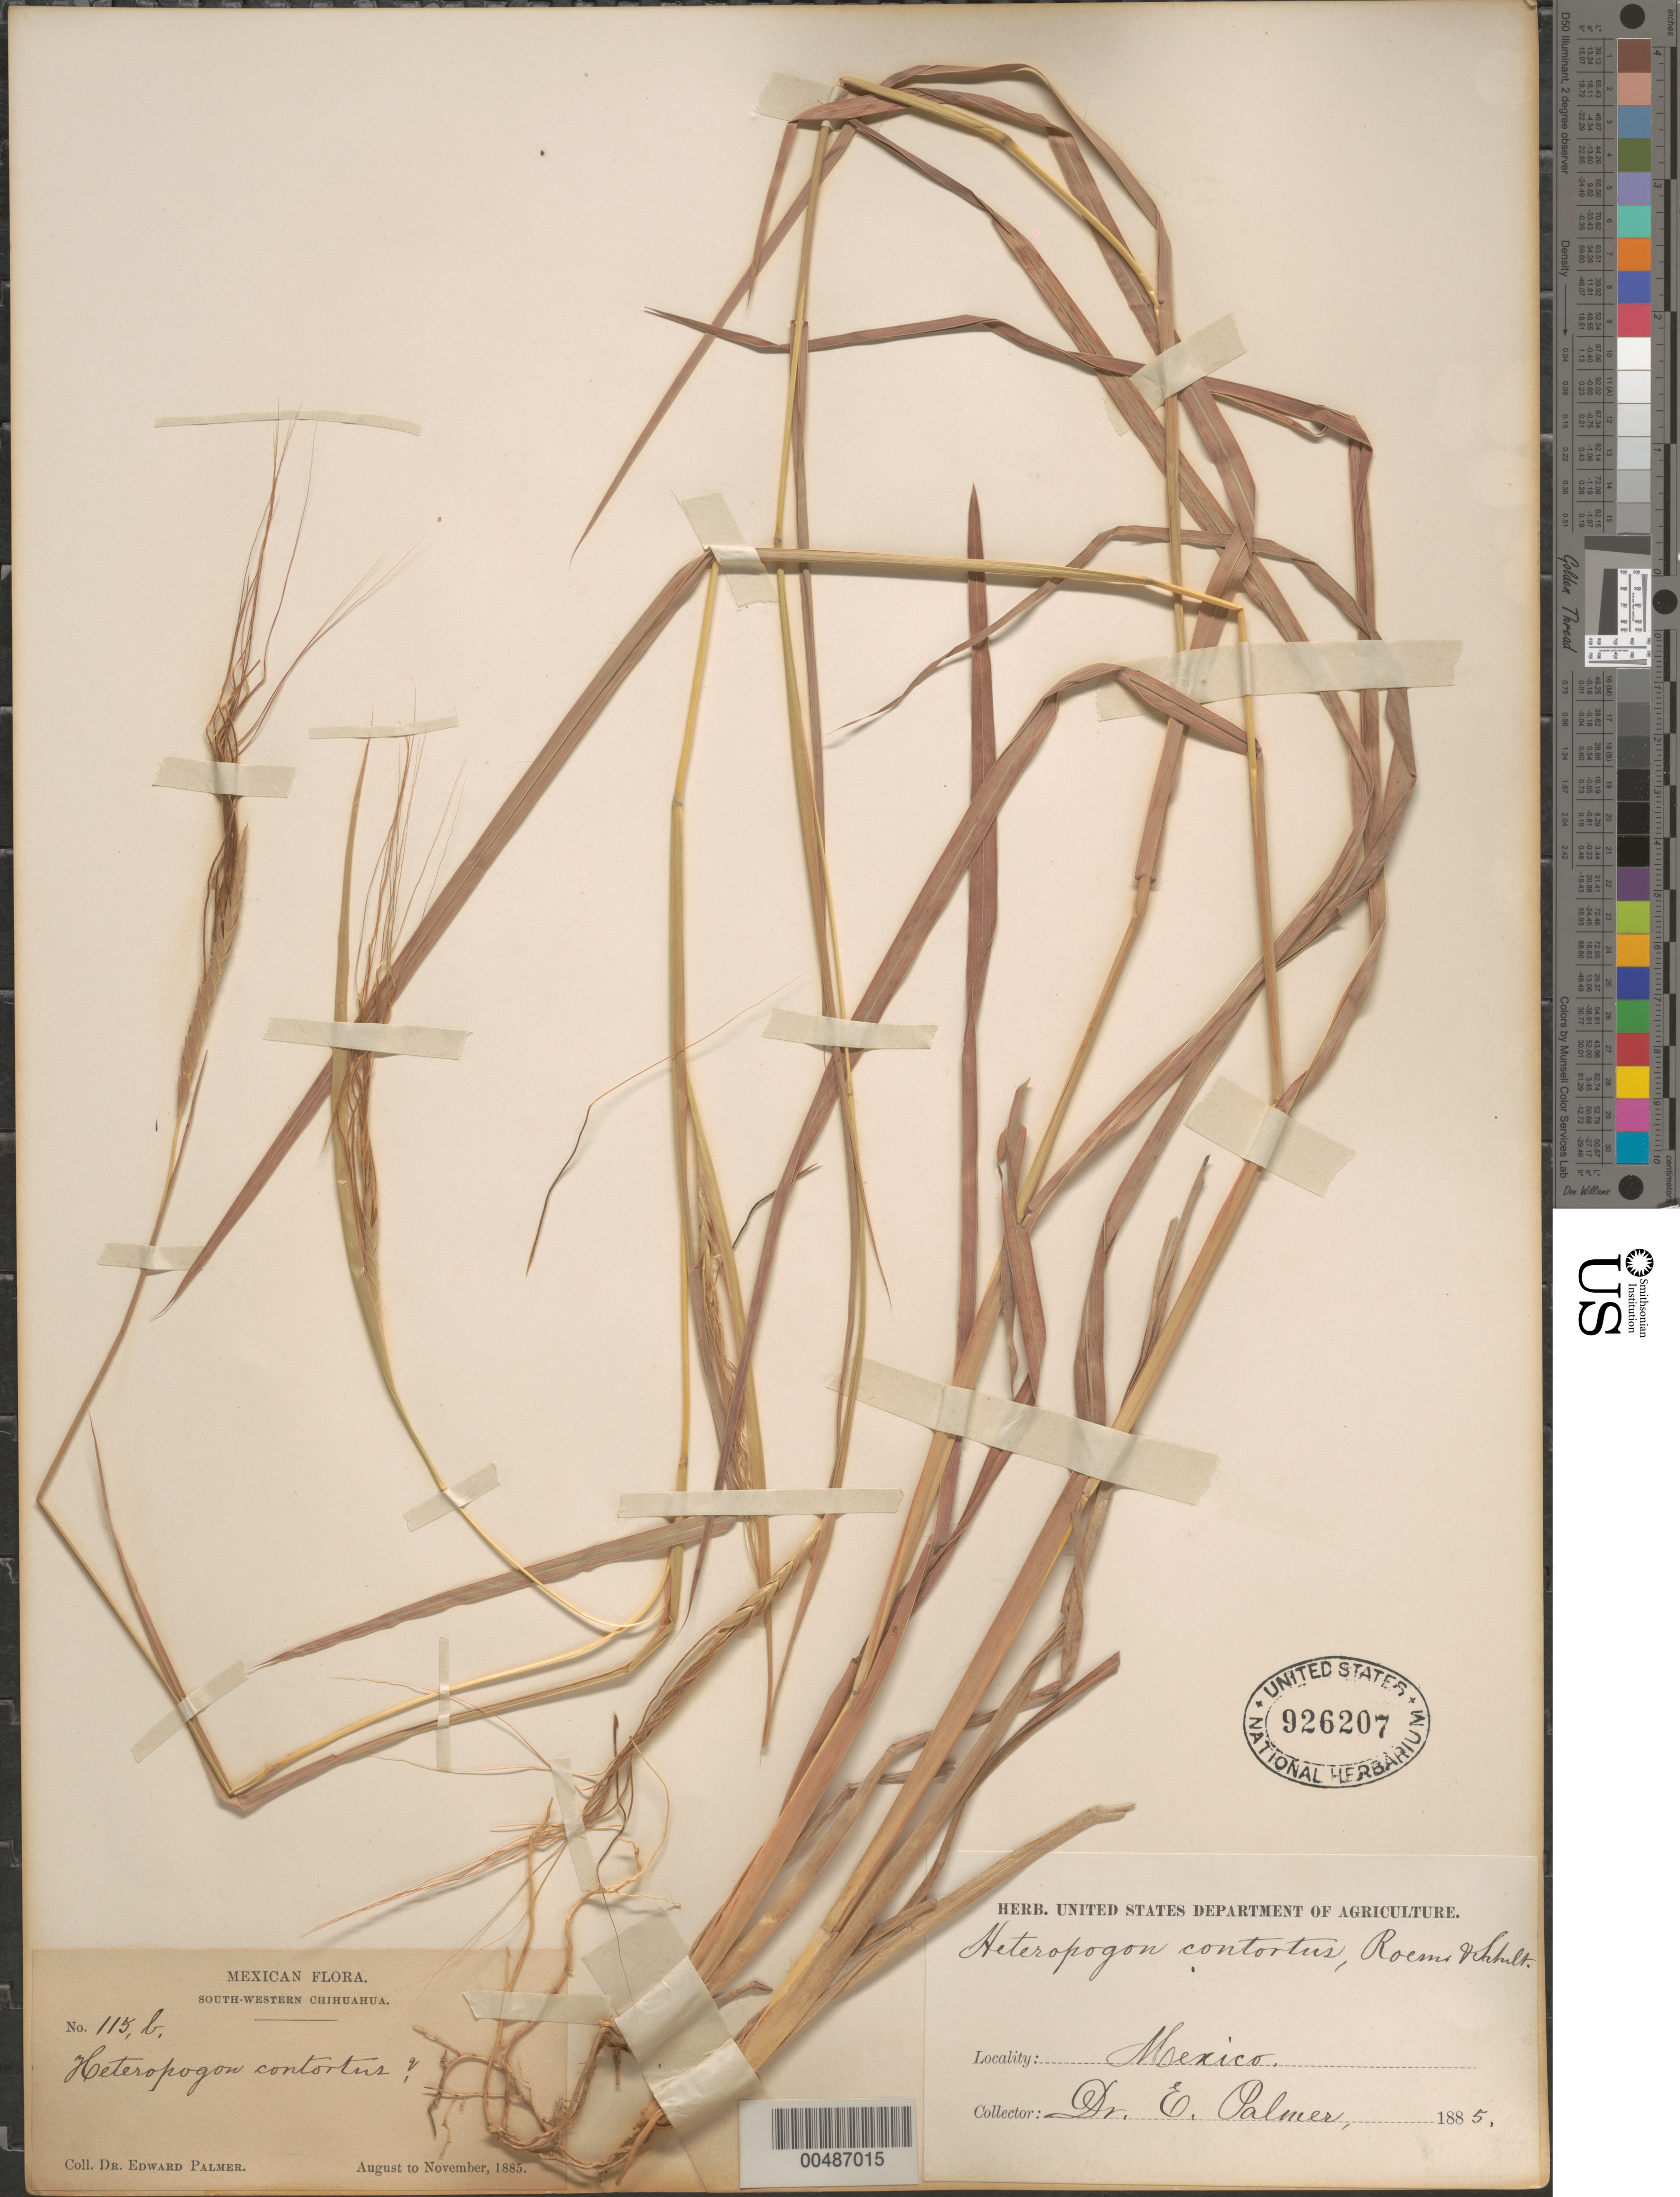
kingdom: Plantae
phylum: Tracheophyta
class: Liliopsida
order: Poales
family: Poaceae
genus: Heteropogon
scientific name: Heteropogon contortus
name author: (L.) P. Beauv. ex Roem. & Schult.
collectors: E. Palmer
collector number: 115b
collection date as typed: Aug 1885 to Nov 1885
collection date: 1885-08/1885-11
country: Mexico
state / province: Chihuahua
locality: South-western Chihuahua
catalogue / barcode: US 926207